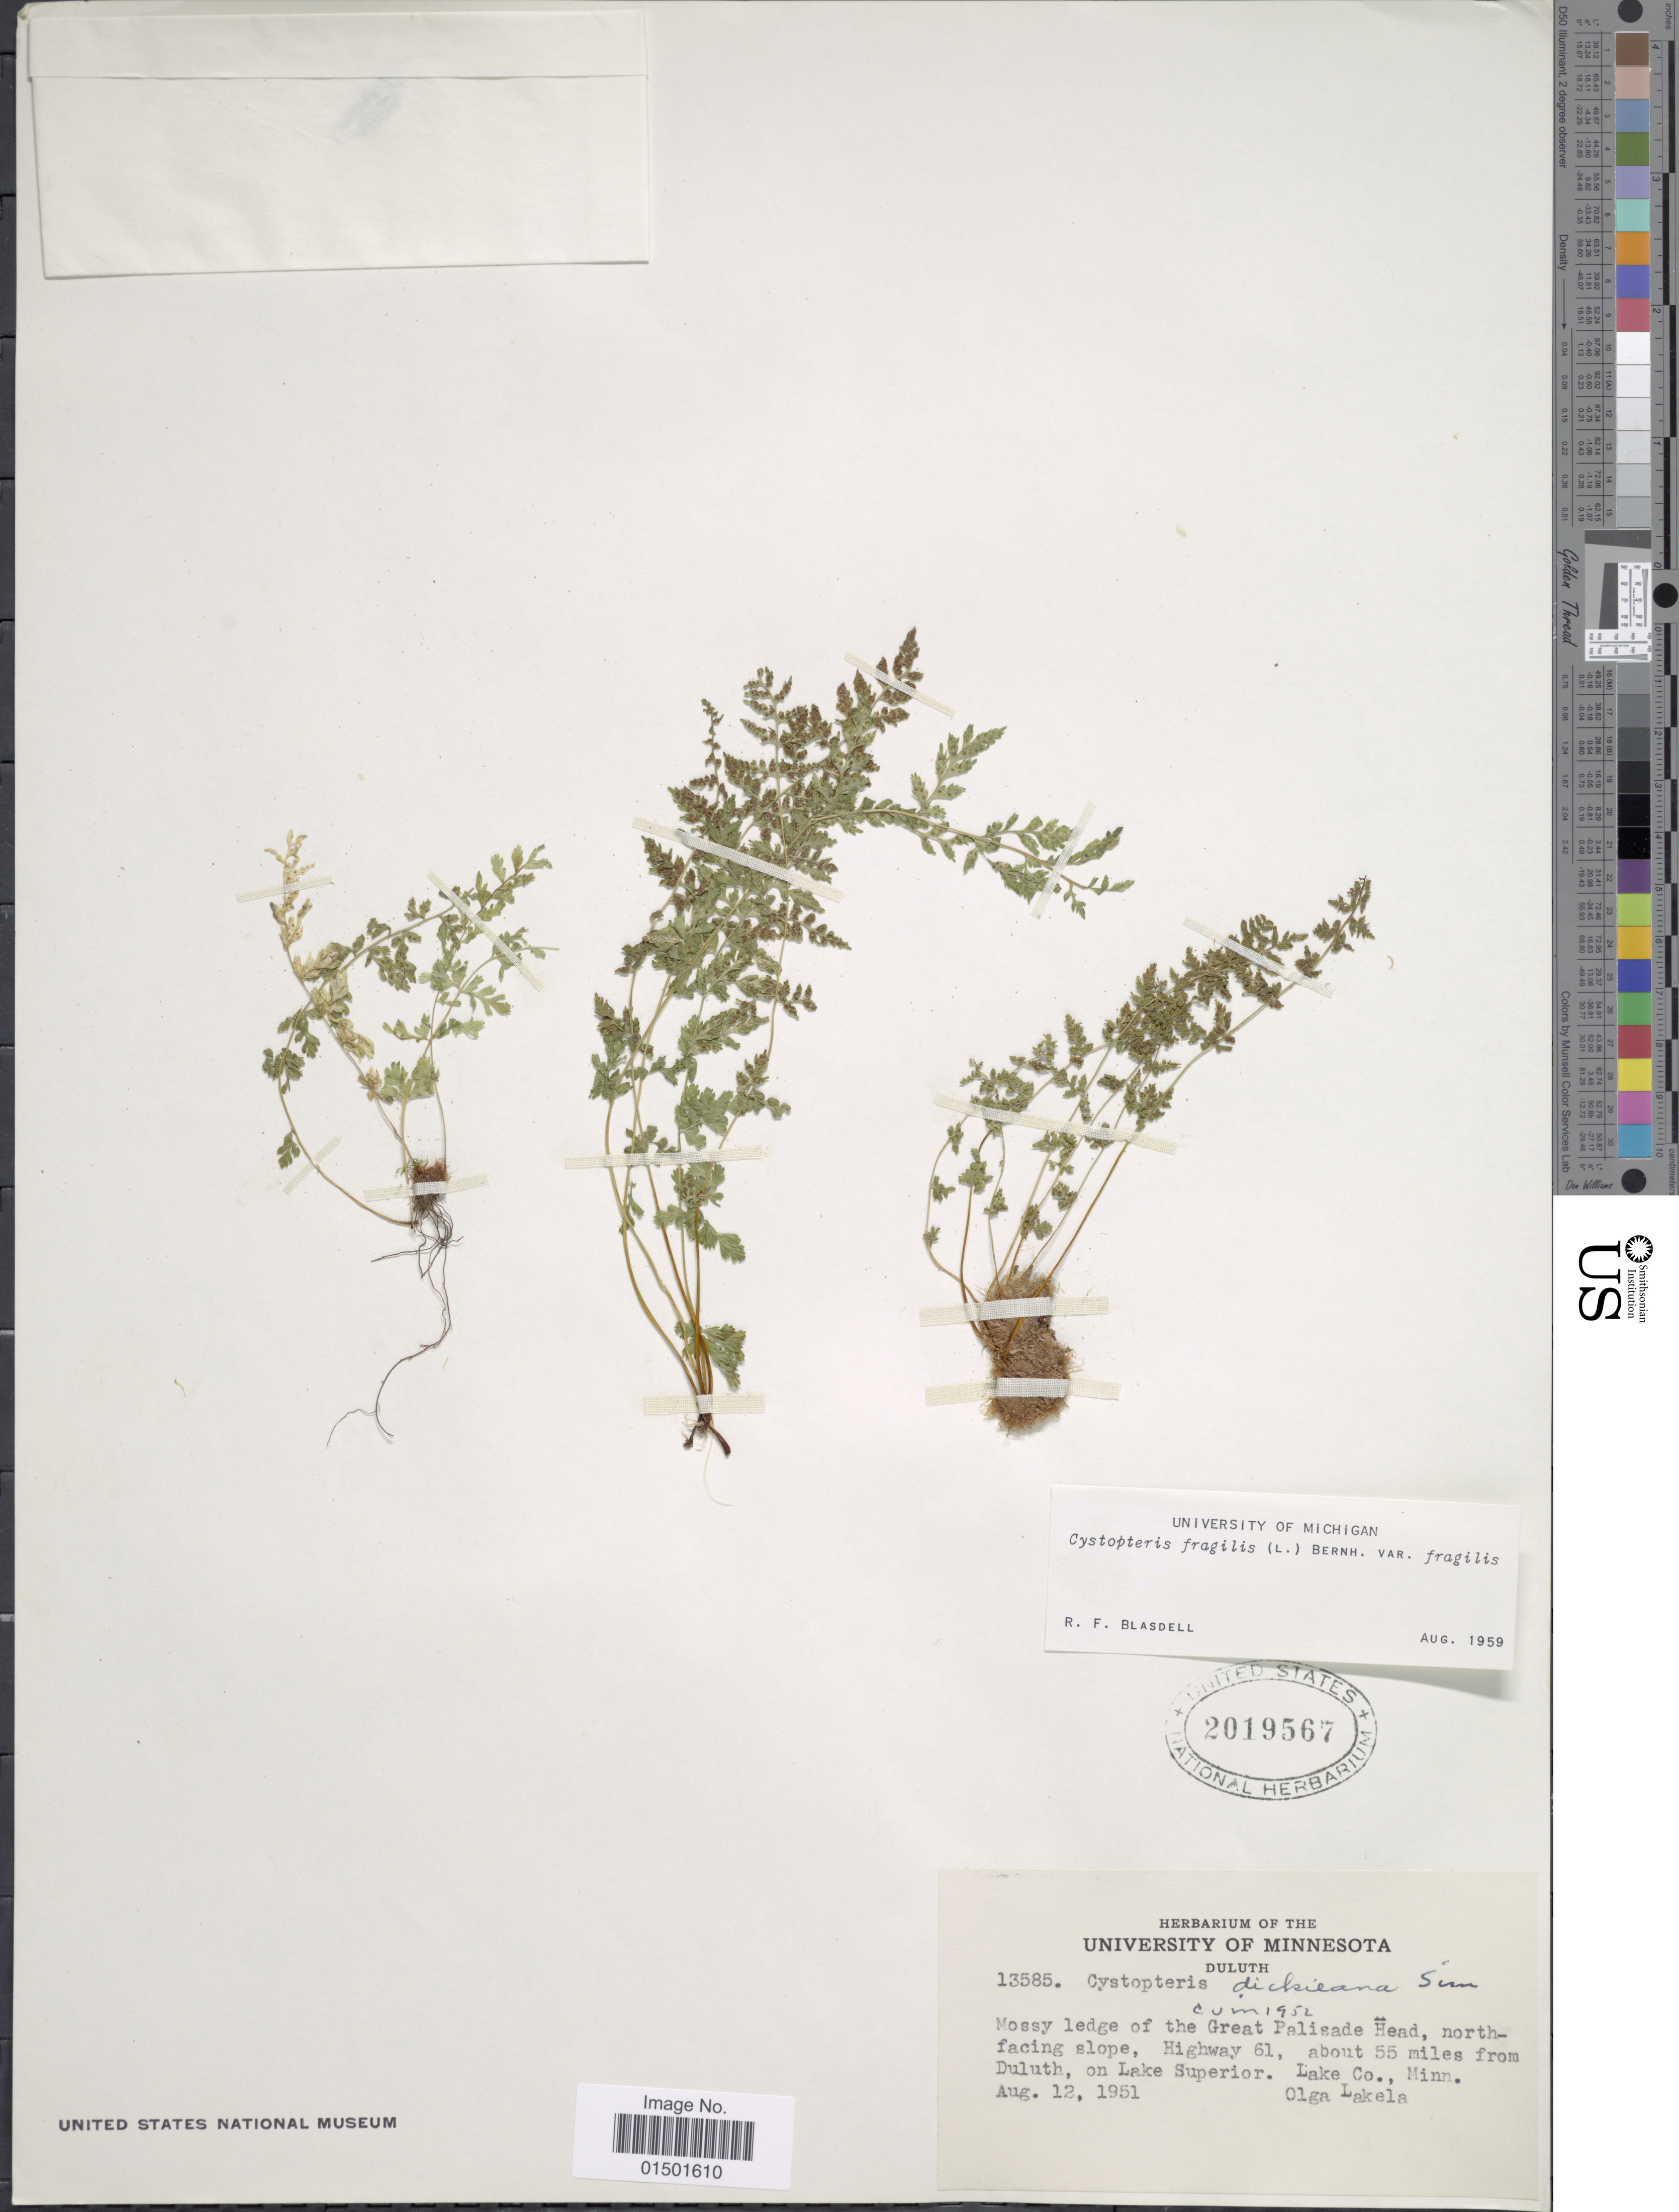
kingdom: Plantae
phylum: Tracheophyta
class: Polypodiopsida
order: Polypodiales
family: Cystopteridaceae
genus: Cystopteris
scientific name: Cystopteris fragilis var. fragilis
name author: (L.) Bernh.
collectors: O. K. Lakela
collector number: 13585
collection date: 1951-08-12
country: United States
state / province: Minnesota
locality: Mossy ledge of the Great Palisade Head, north-facing slope, Highway 61, about 55 miles from Duluth, on Lake Superior, Lake Co.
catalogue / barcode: US 2019567